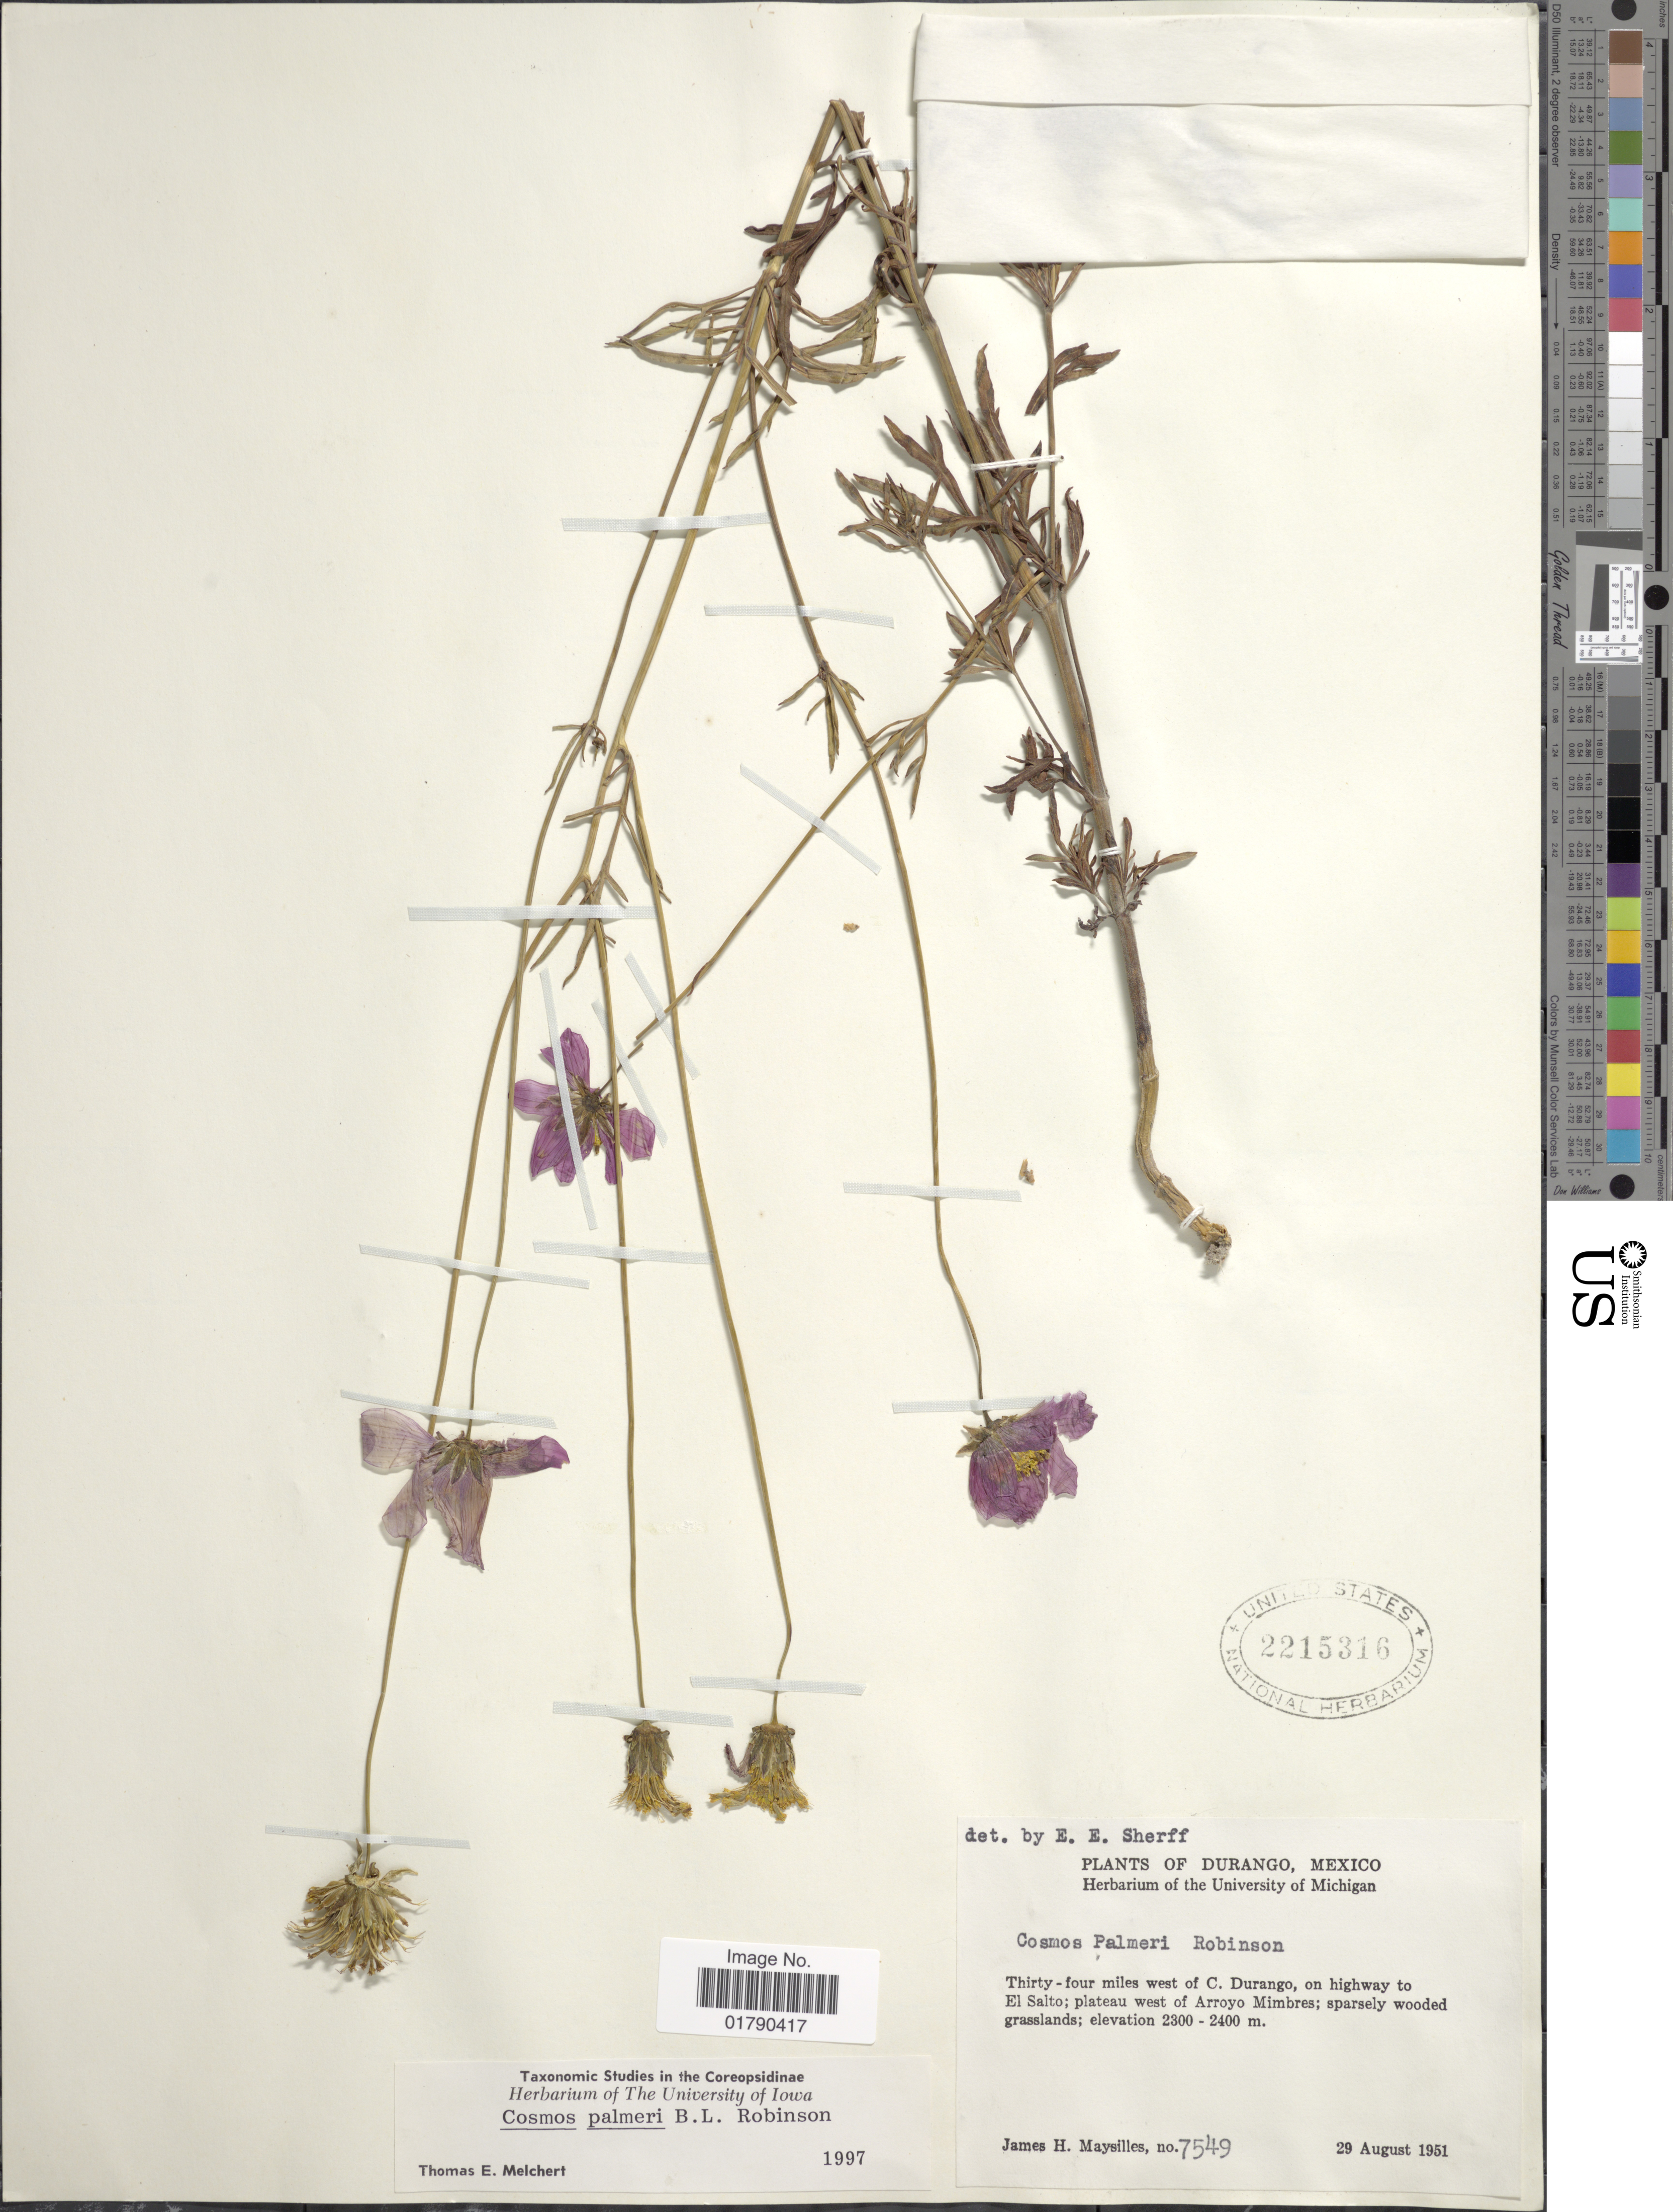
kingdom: Plantae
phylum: Tracheophyta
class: Magnoliopsida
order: Asterales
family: Asteraceae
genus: Cosmos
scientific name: Cosmos palmeri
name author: B.L. Rob.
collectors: J. Maysilles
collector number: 7549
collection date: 1951-08-29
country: Mexico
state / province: Durango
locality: Thirty-four miles west of C. Durango, on highway to El Salto, plateau west of Arroyo Mimbres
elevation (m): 2300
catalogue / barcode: US 2215316